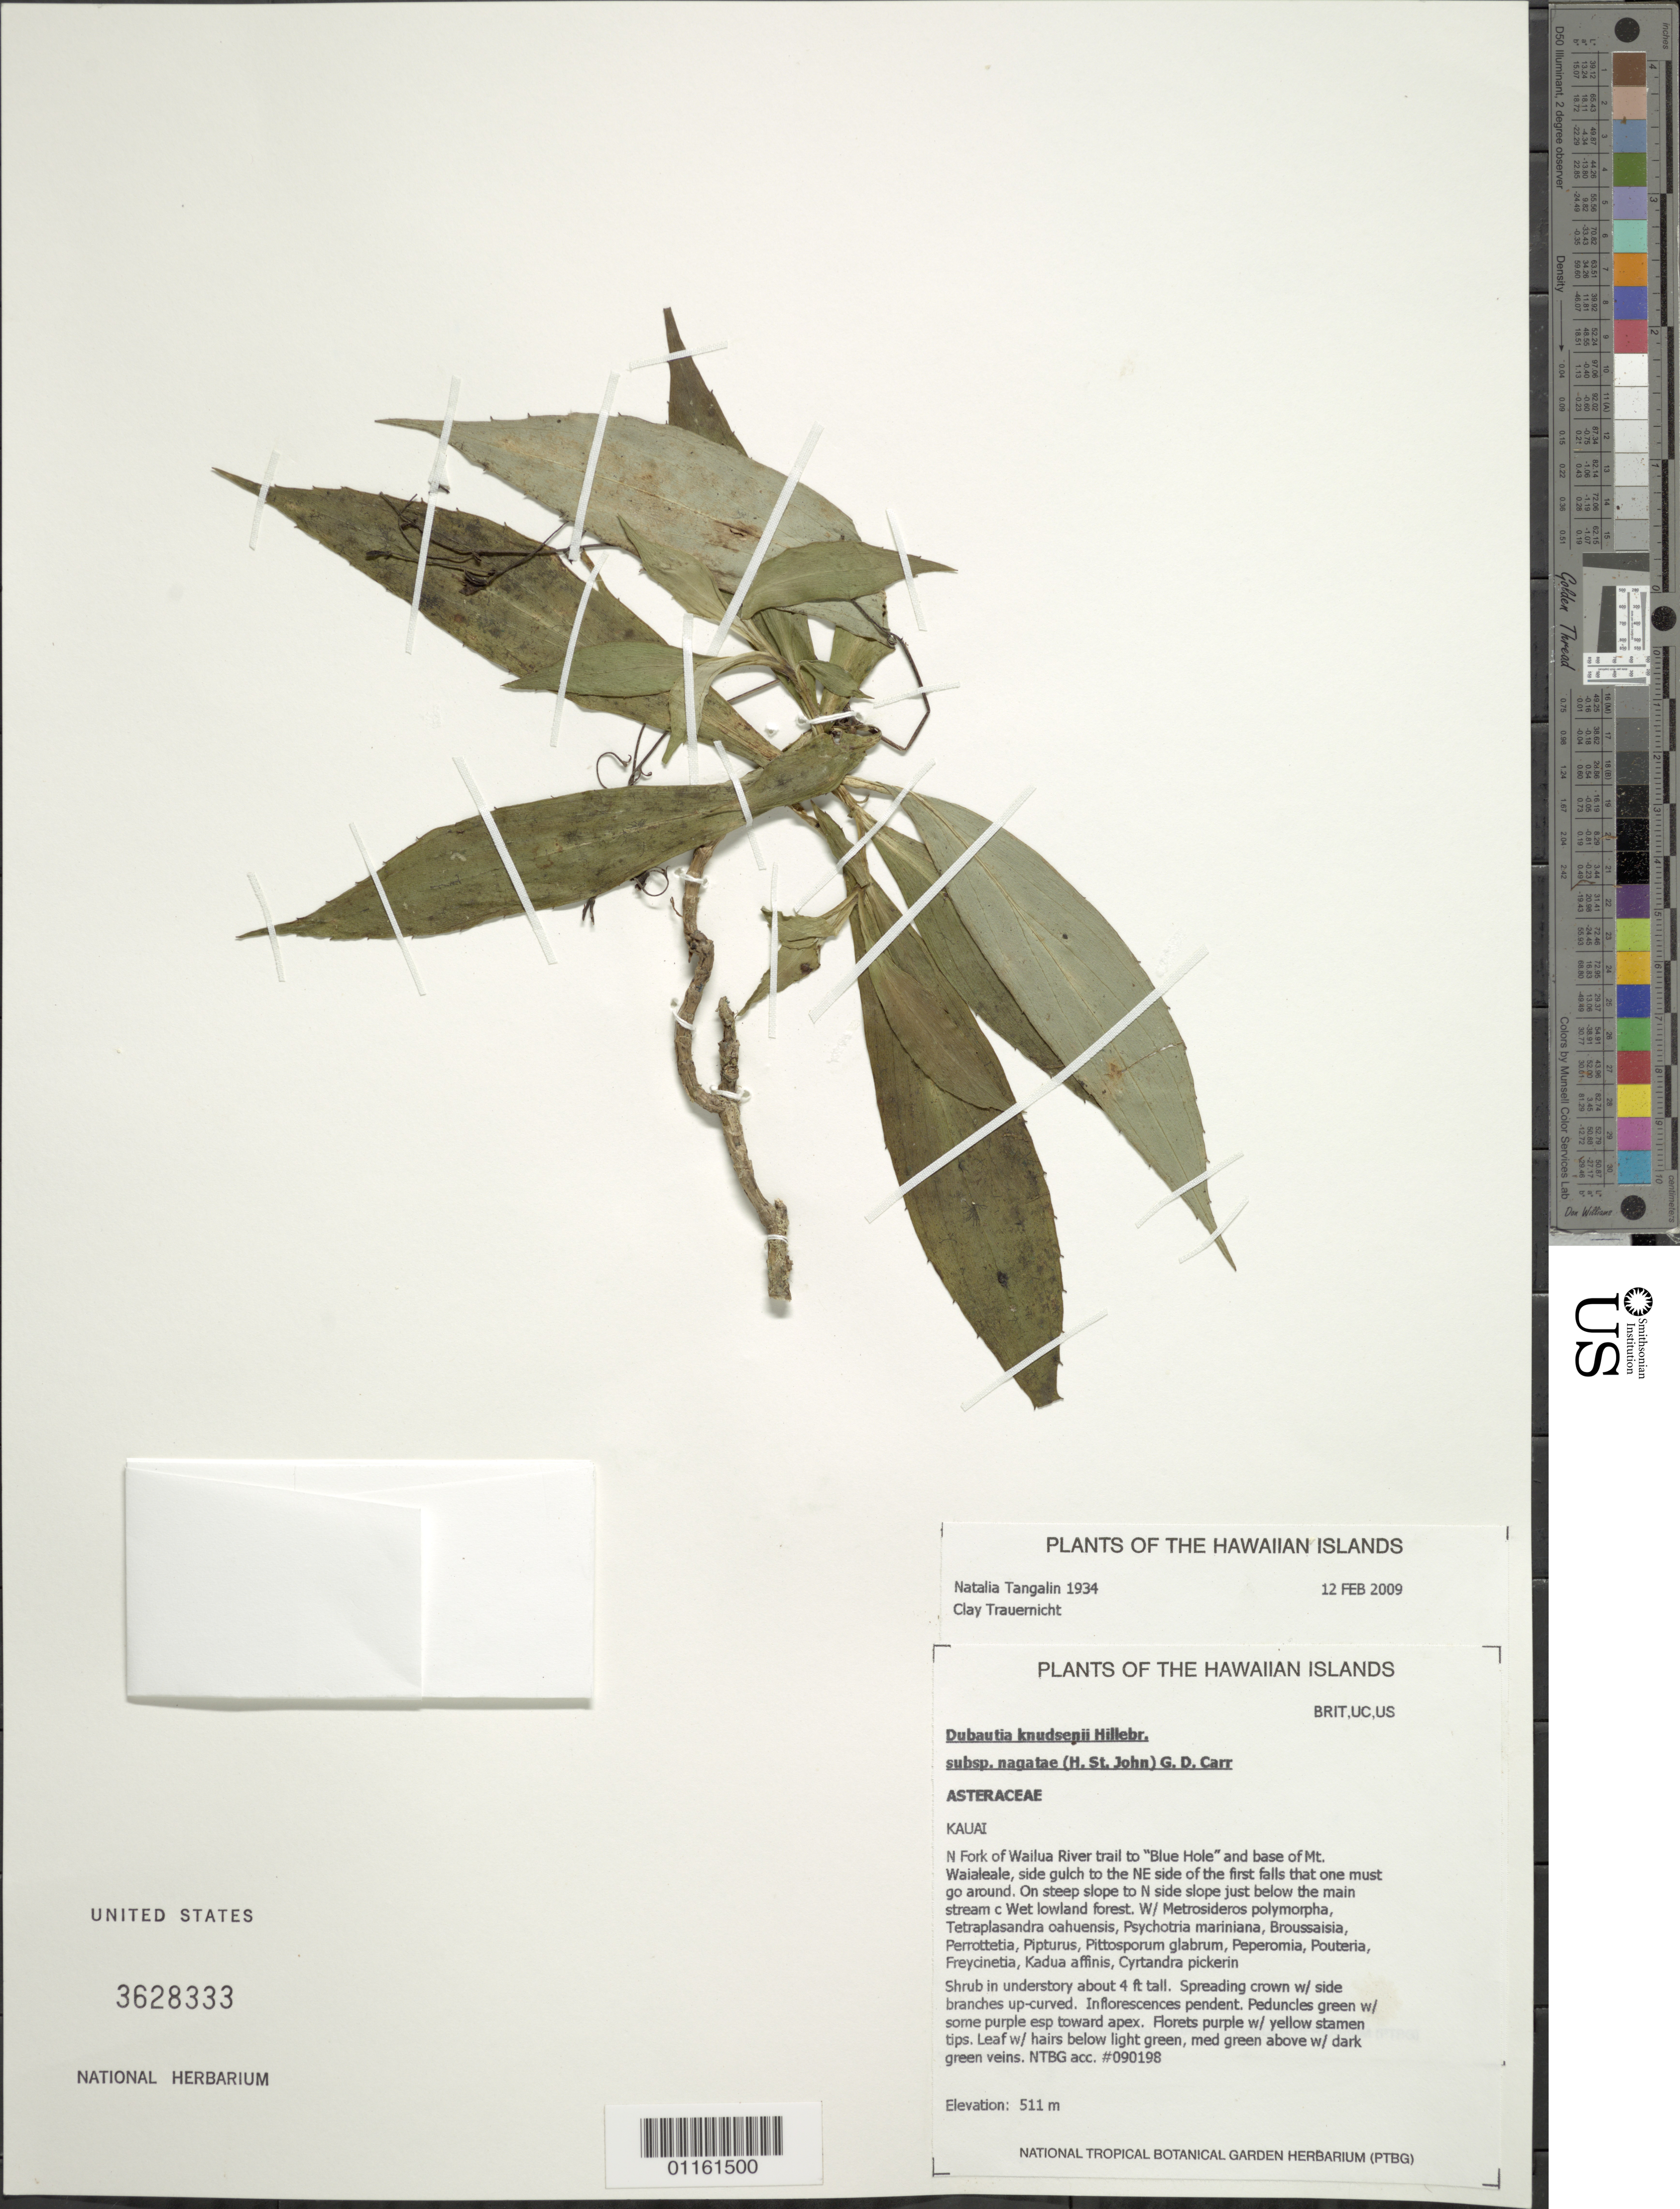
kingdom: Plantae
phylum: Tracheophyta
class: Magnoliopsida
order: Asterales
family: Asteraceae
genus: Dubautia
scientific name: Dubautia knudsenii subsp. nagatae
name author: (H. St. John) G.D. Carr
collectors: N. Tangalin, C. Trauernicht, J. Schueter, M. Wysong, E. Yuen & C. Yuen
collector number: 1934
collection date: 2009-02-12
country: United States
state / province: Hawaii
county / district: Kauai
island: Kaua'i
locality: N. Fork of Wailua River trail to "Blue Hole" and base of Mt. Waialeale, side gulch to the NE side of the first falls that one must go around. On steep slope to N side just below the main stream.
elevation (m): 511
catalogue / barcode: US 3628333